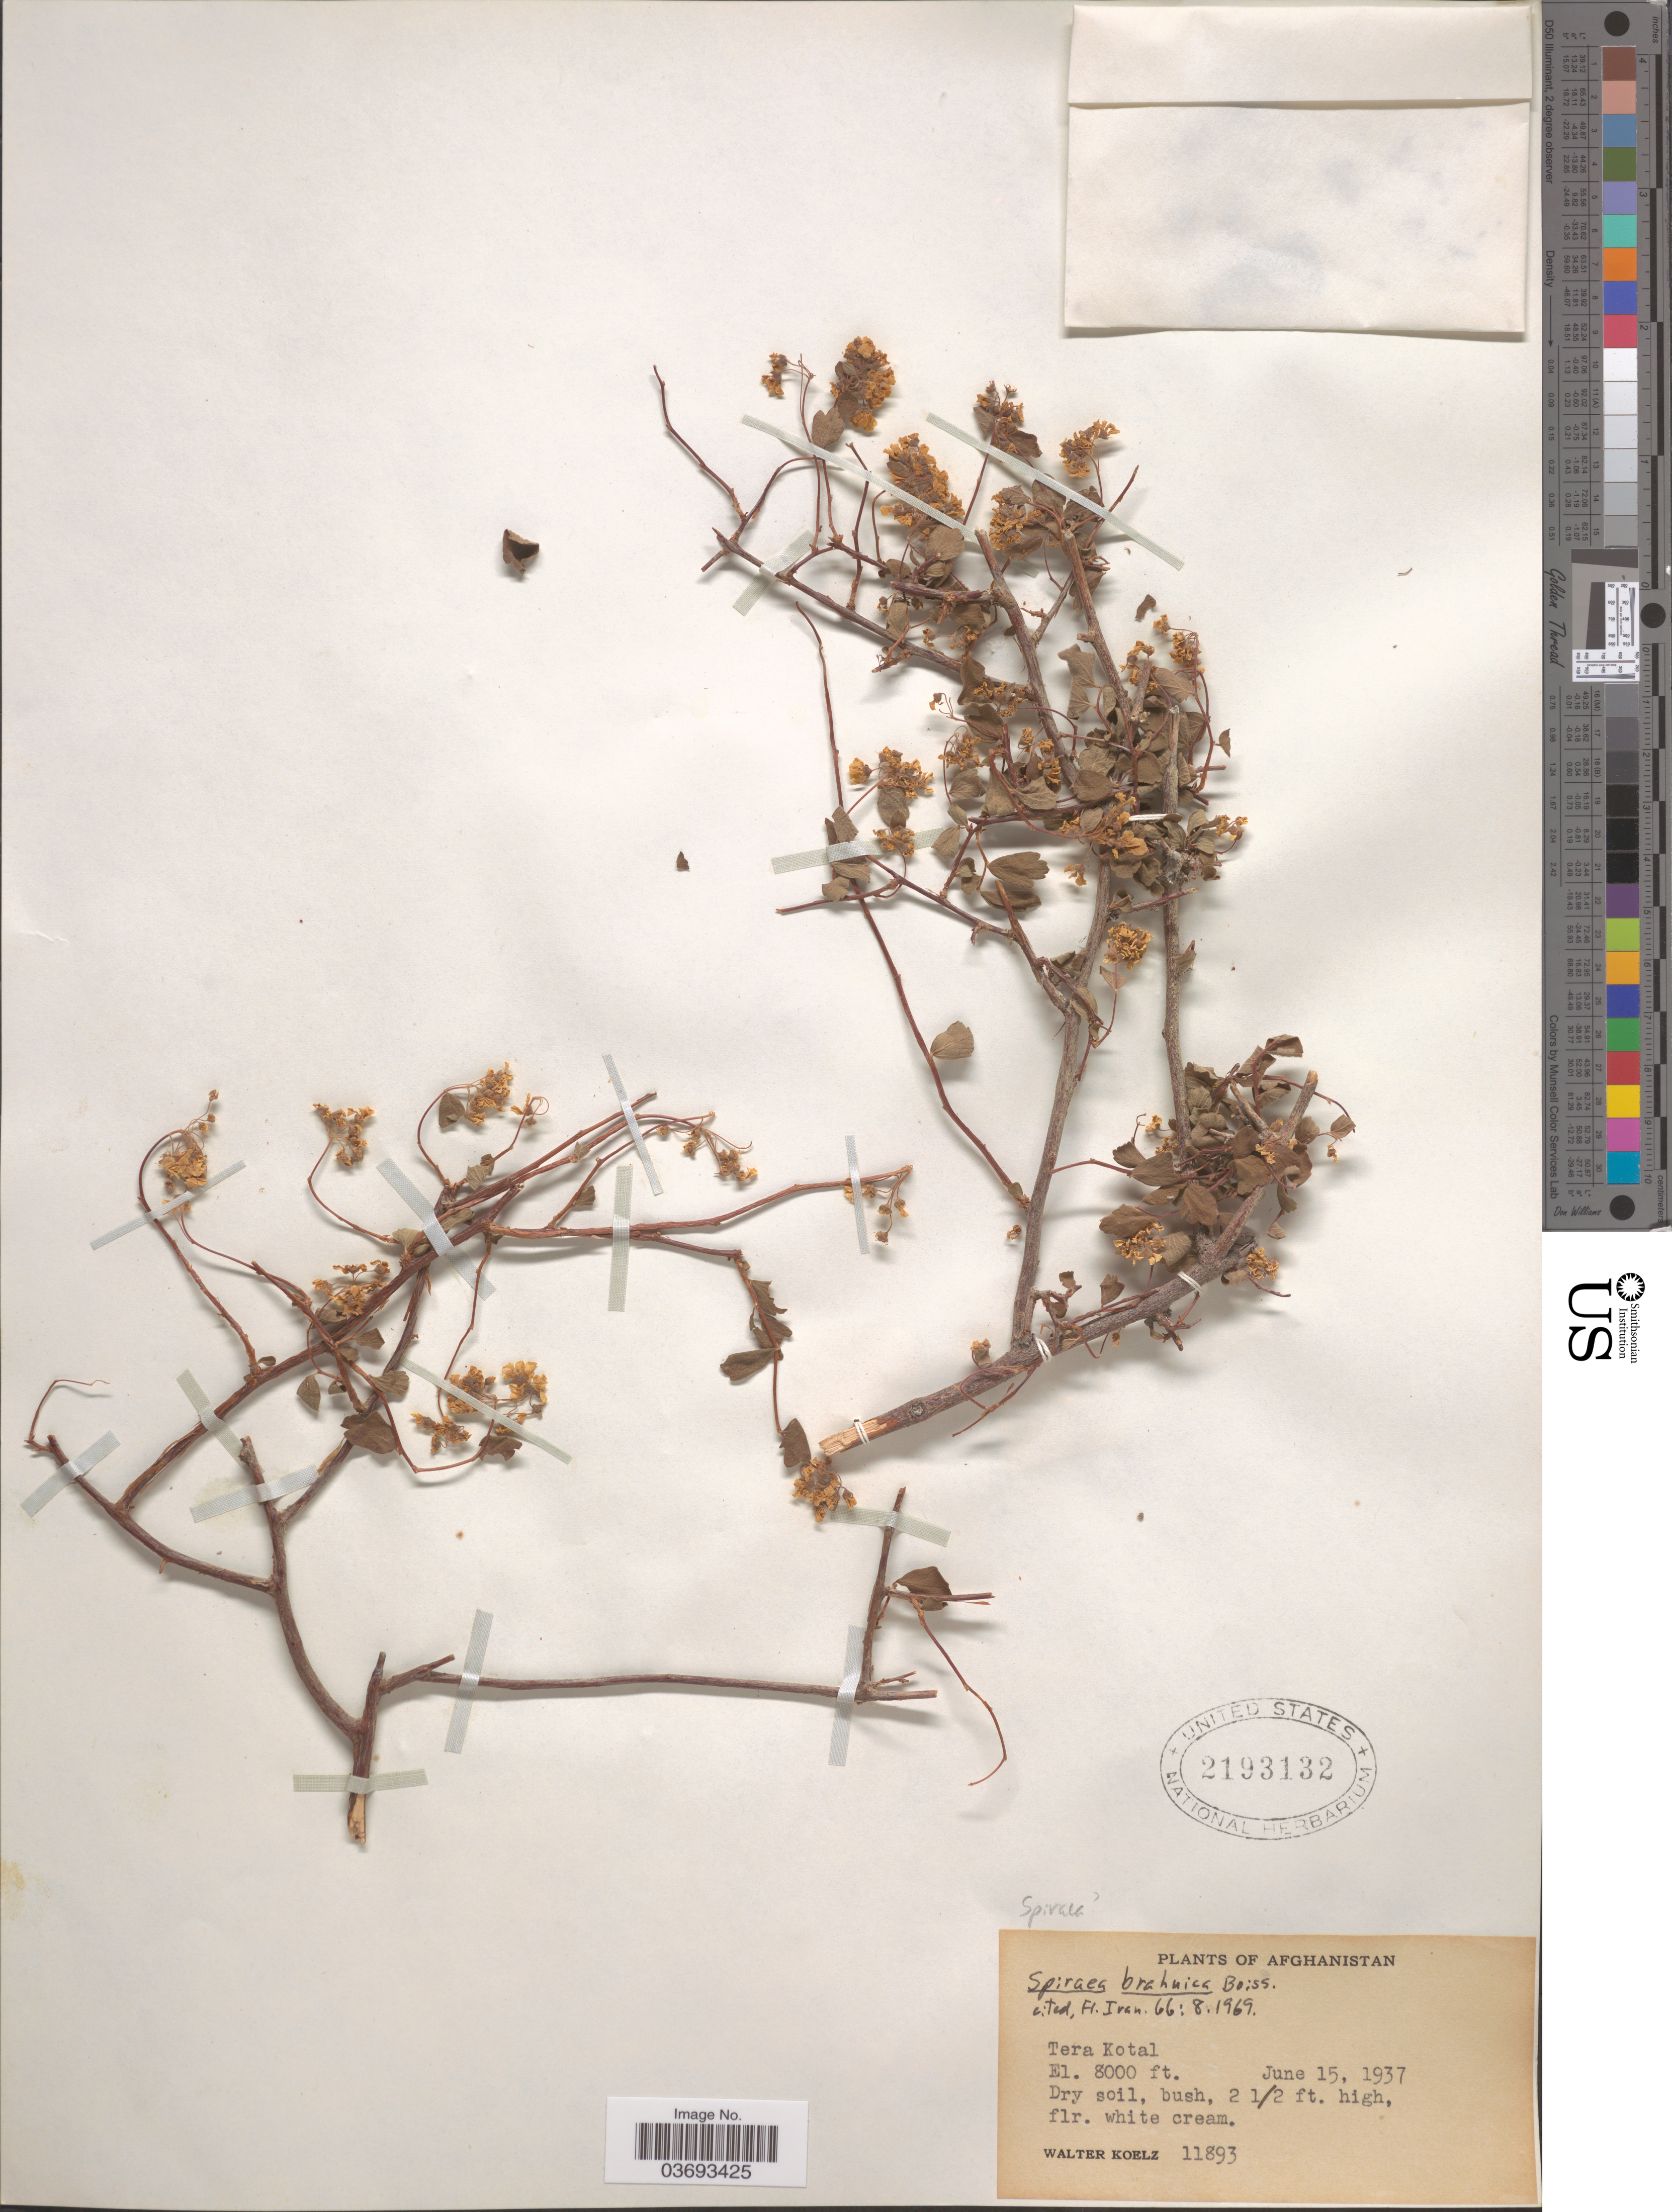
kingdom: Plantae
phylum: Tracheophyta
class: Magnoliopsida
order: Rosales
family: Rosaceae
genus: Spiraea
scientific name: Spiraea brahuica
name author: Boiss.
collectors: W. N. Koelz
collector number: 11893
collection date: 1937-06-15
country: Afghanistan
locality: Tera Kotal.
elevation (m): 2438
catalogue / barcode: US 2193132